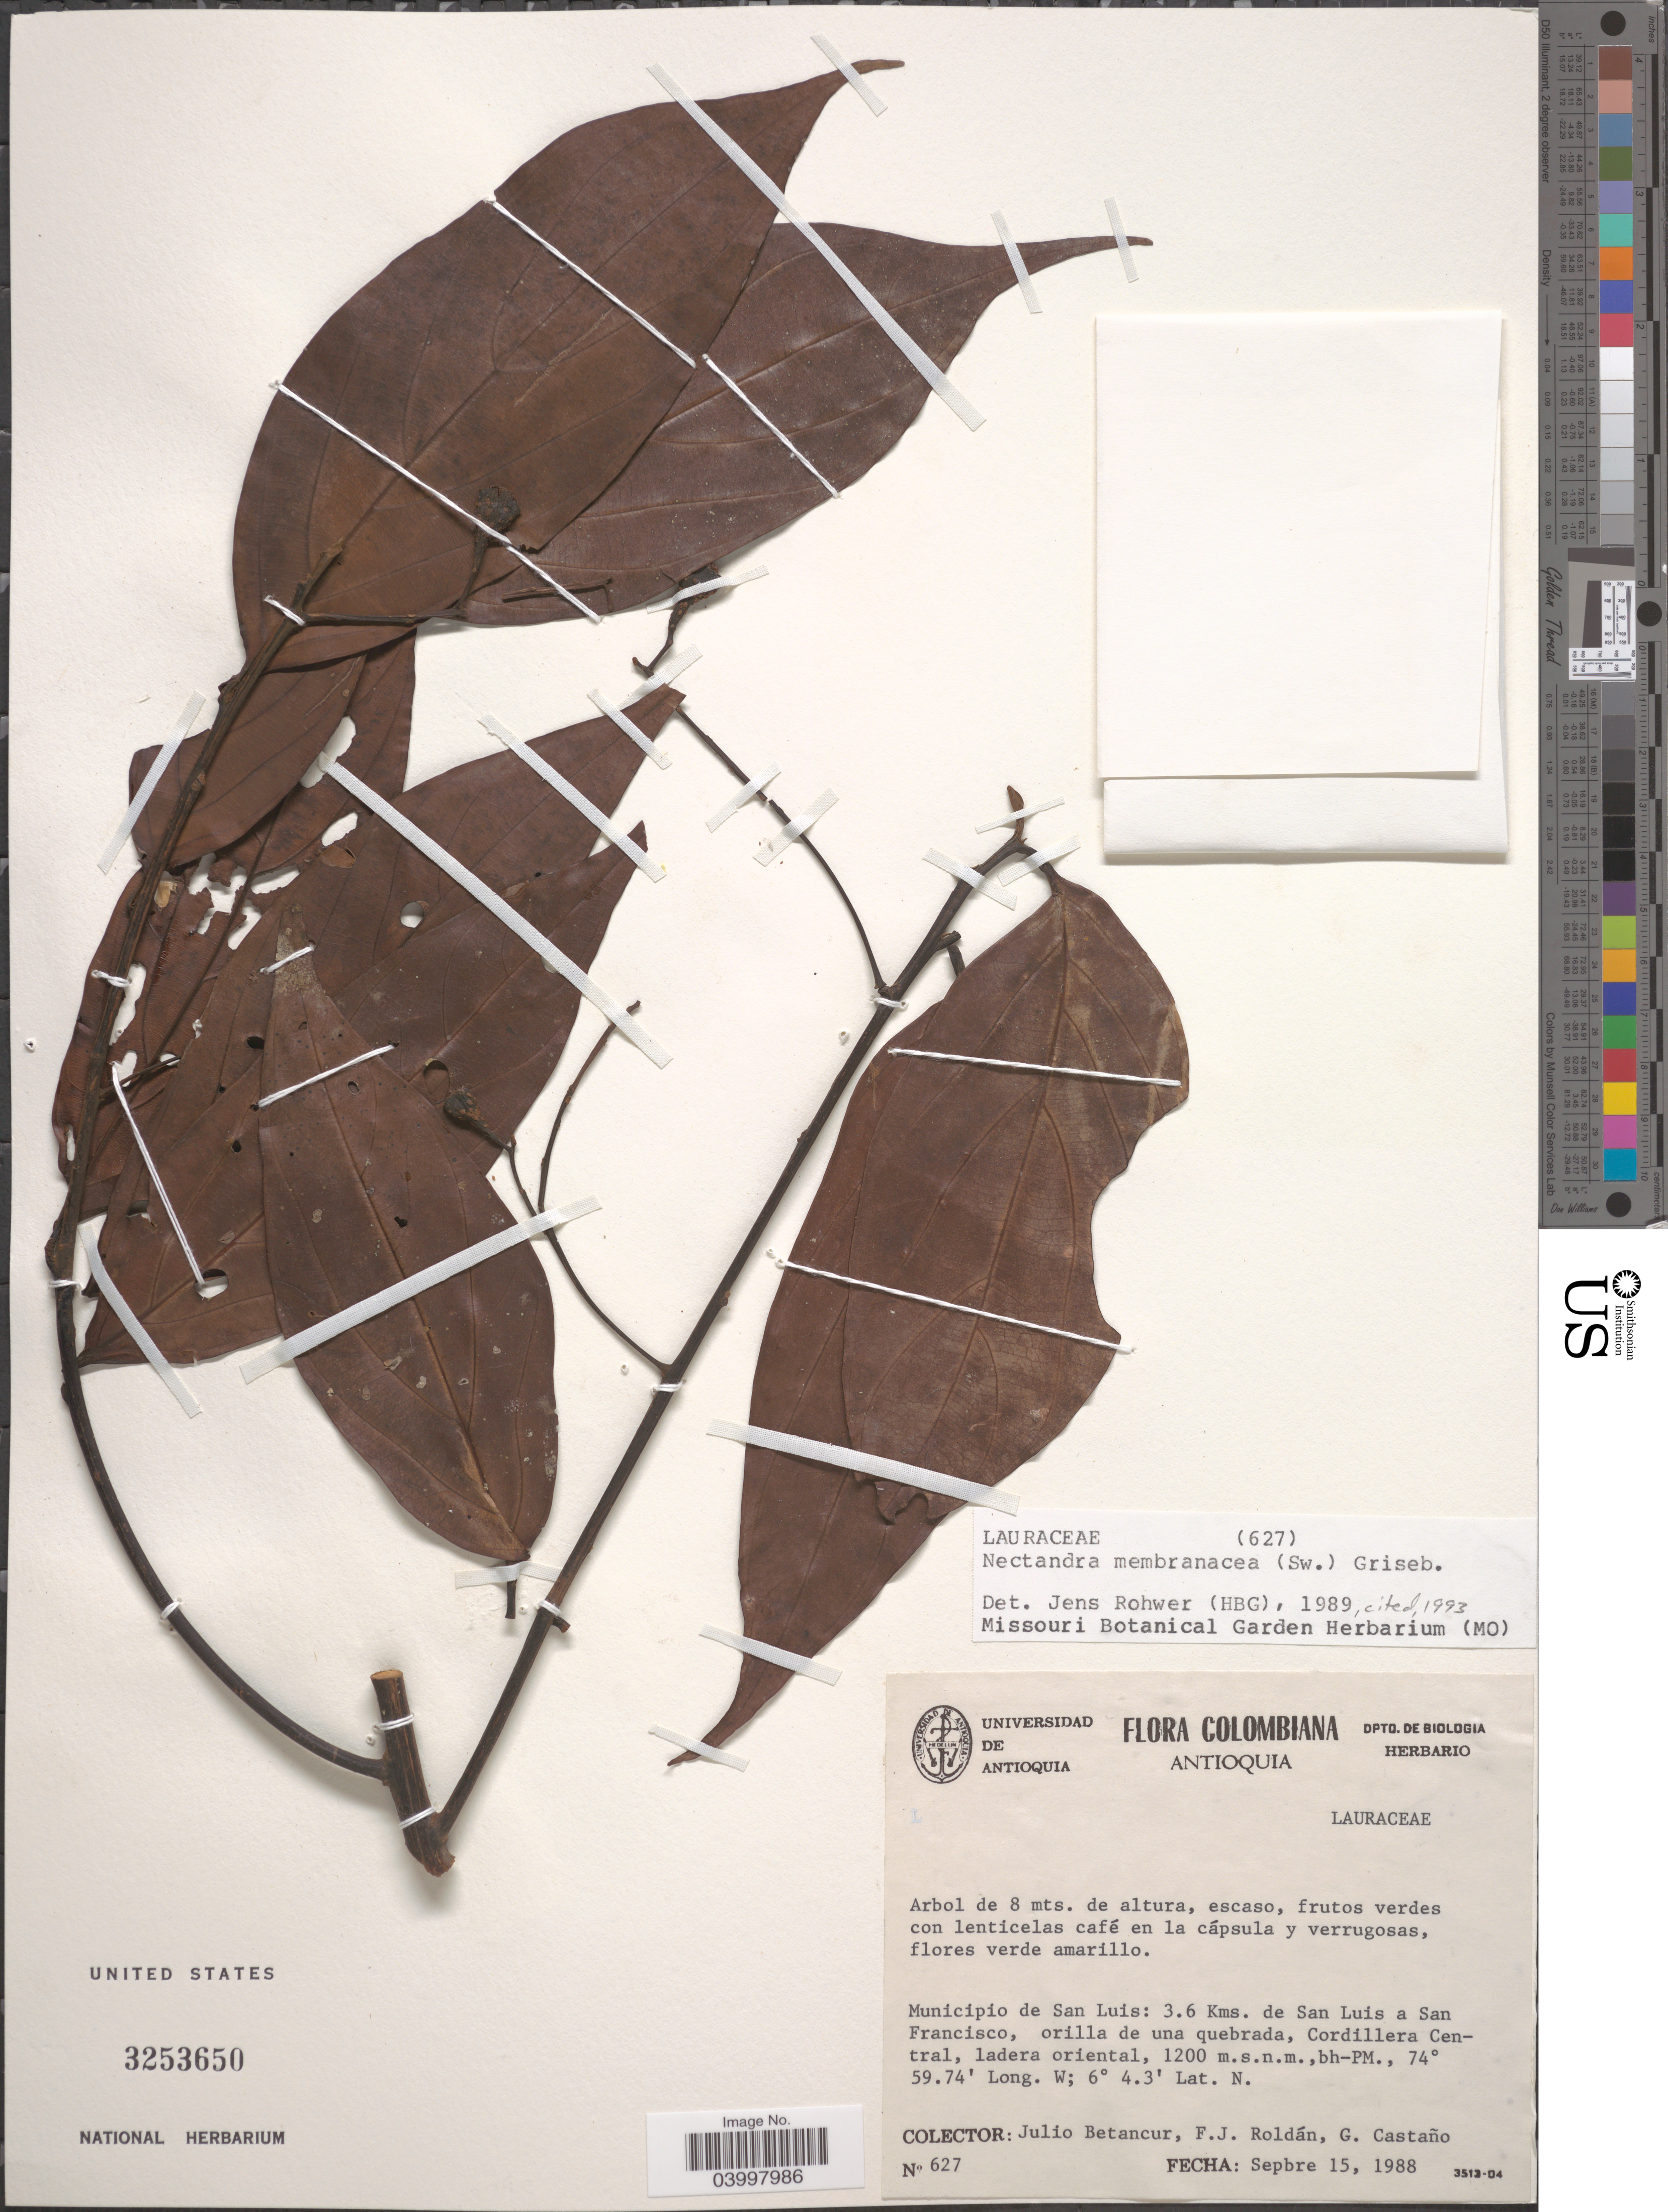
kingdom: Plantae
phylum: Tracheophyta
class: Magnoliopsida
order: Laurales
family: Lauraceae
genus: Nectandra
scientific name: Nectandra membranacea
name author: (Sw.) Griseb.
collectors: J. Betancur, F. J. Roldán & G. Castano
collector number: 627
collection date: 1988-09-15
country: Colombia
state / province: Antioquia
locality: Municipio de San Luis: 3.6 Kms. de San Luis a San Francisco, orilla de una quebrada, Cordillera Central, ladera oriental.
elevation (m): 1200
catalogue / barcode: US 3253650